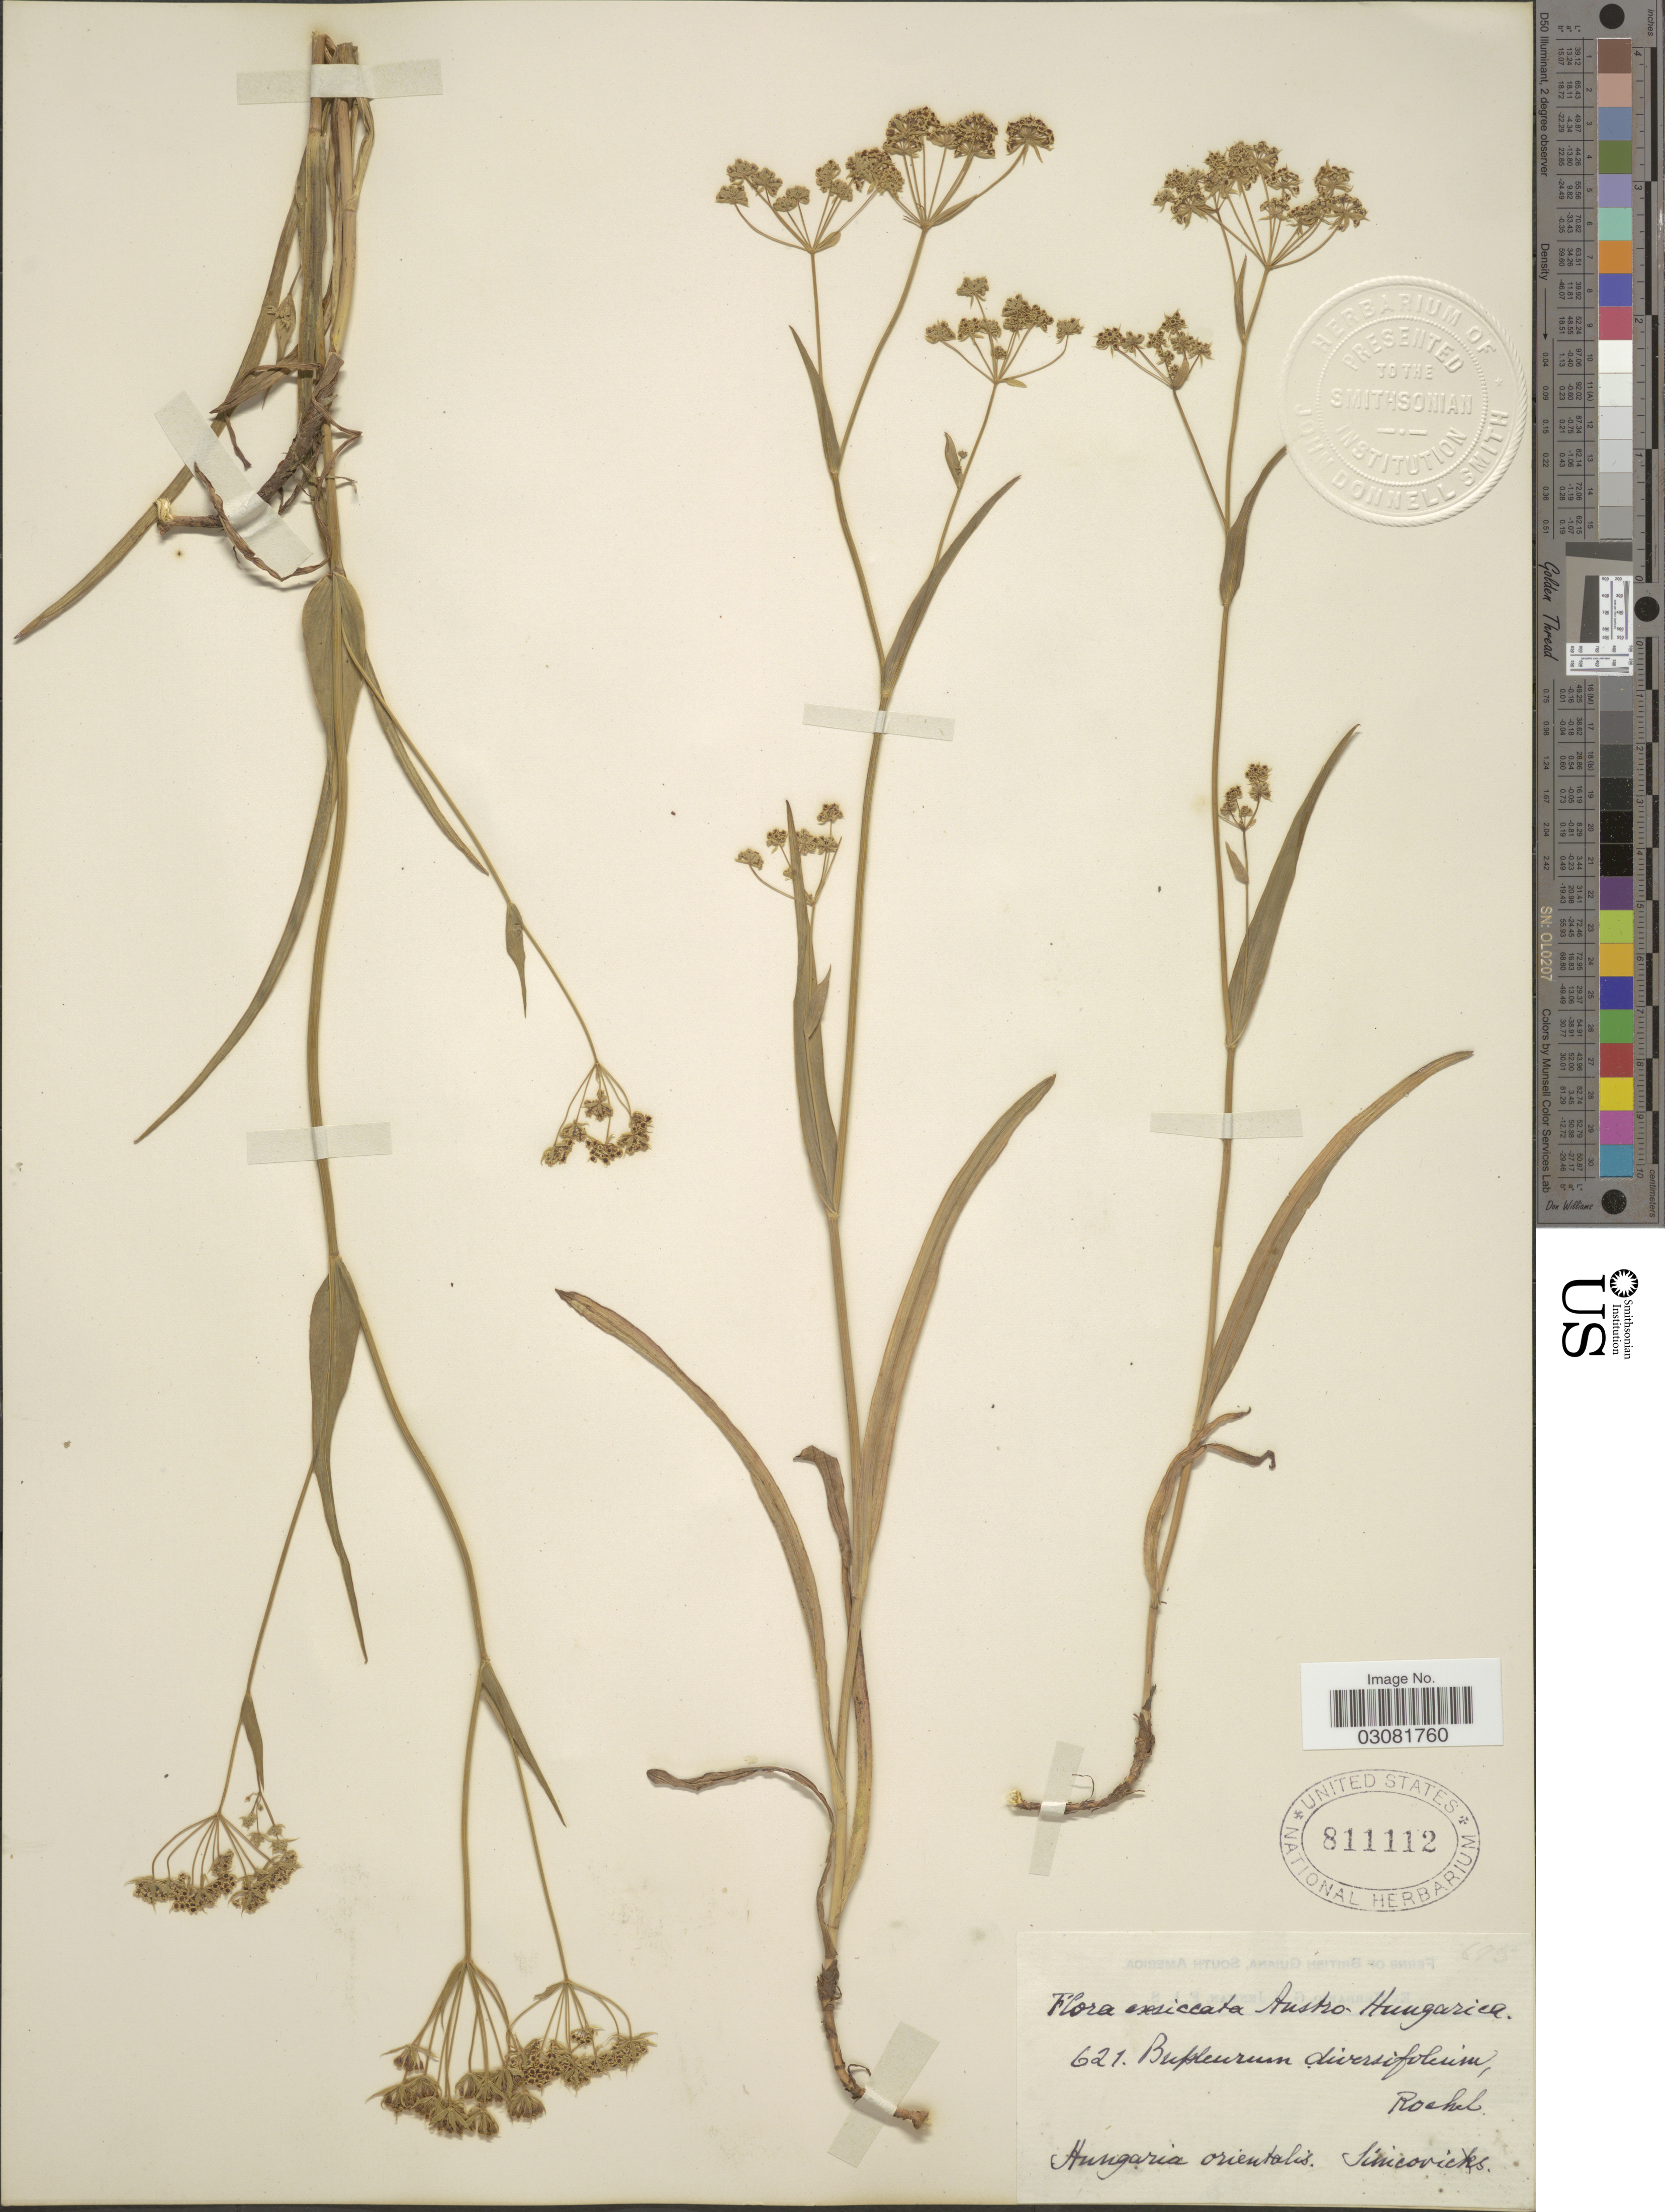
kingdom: Plantae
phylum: Tracheophyta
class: Magnoliopsida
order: Apiales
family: Apiaceae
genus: Bupleurum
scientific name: Bupleurum diversifolium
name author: Rochel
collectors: Sinicovicks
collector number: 621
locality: Austro-Hungarica, Hungaria orientalis.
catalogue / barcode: US 811112